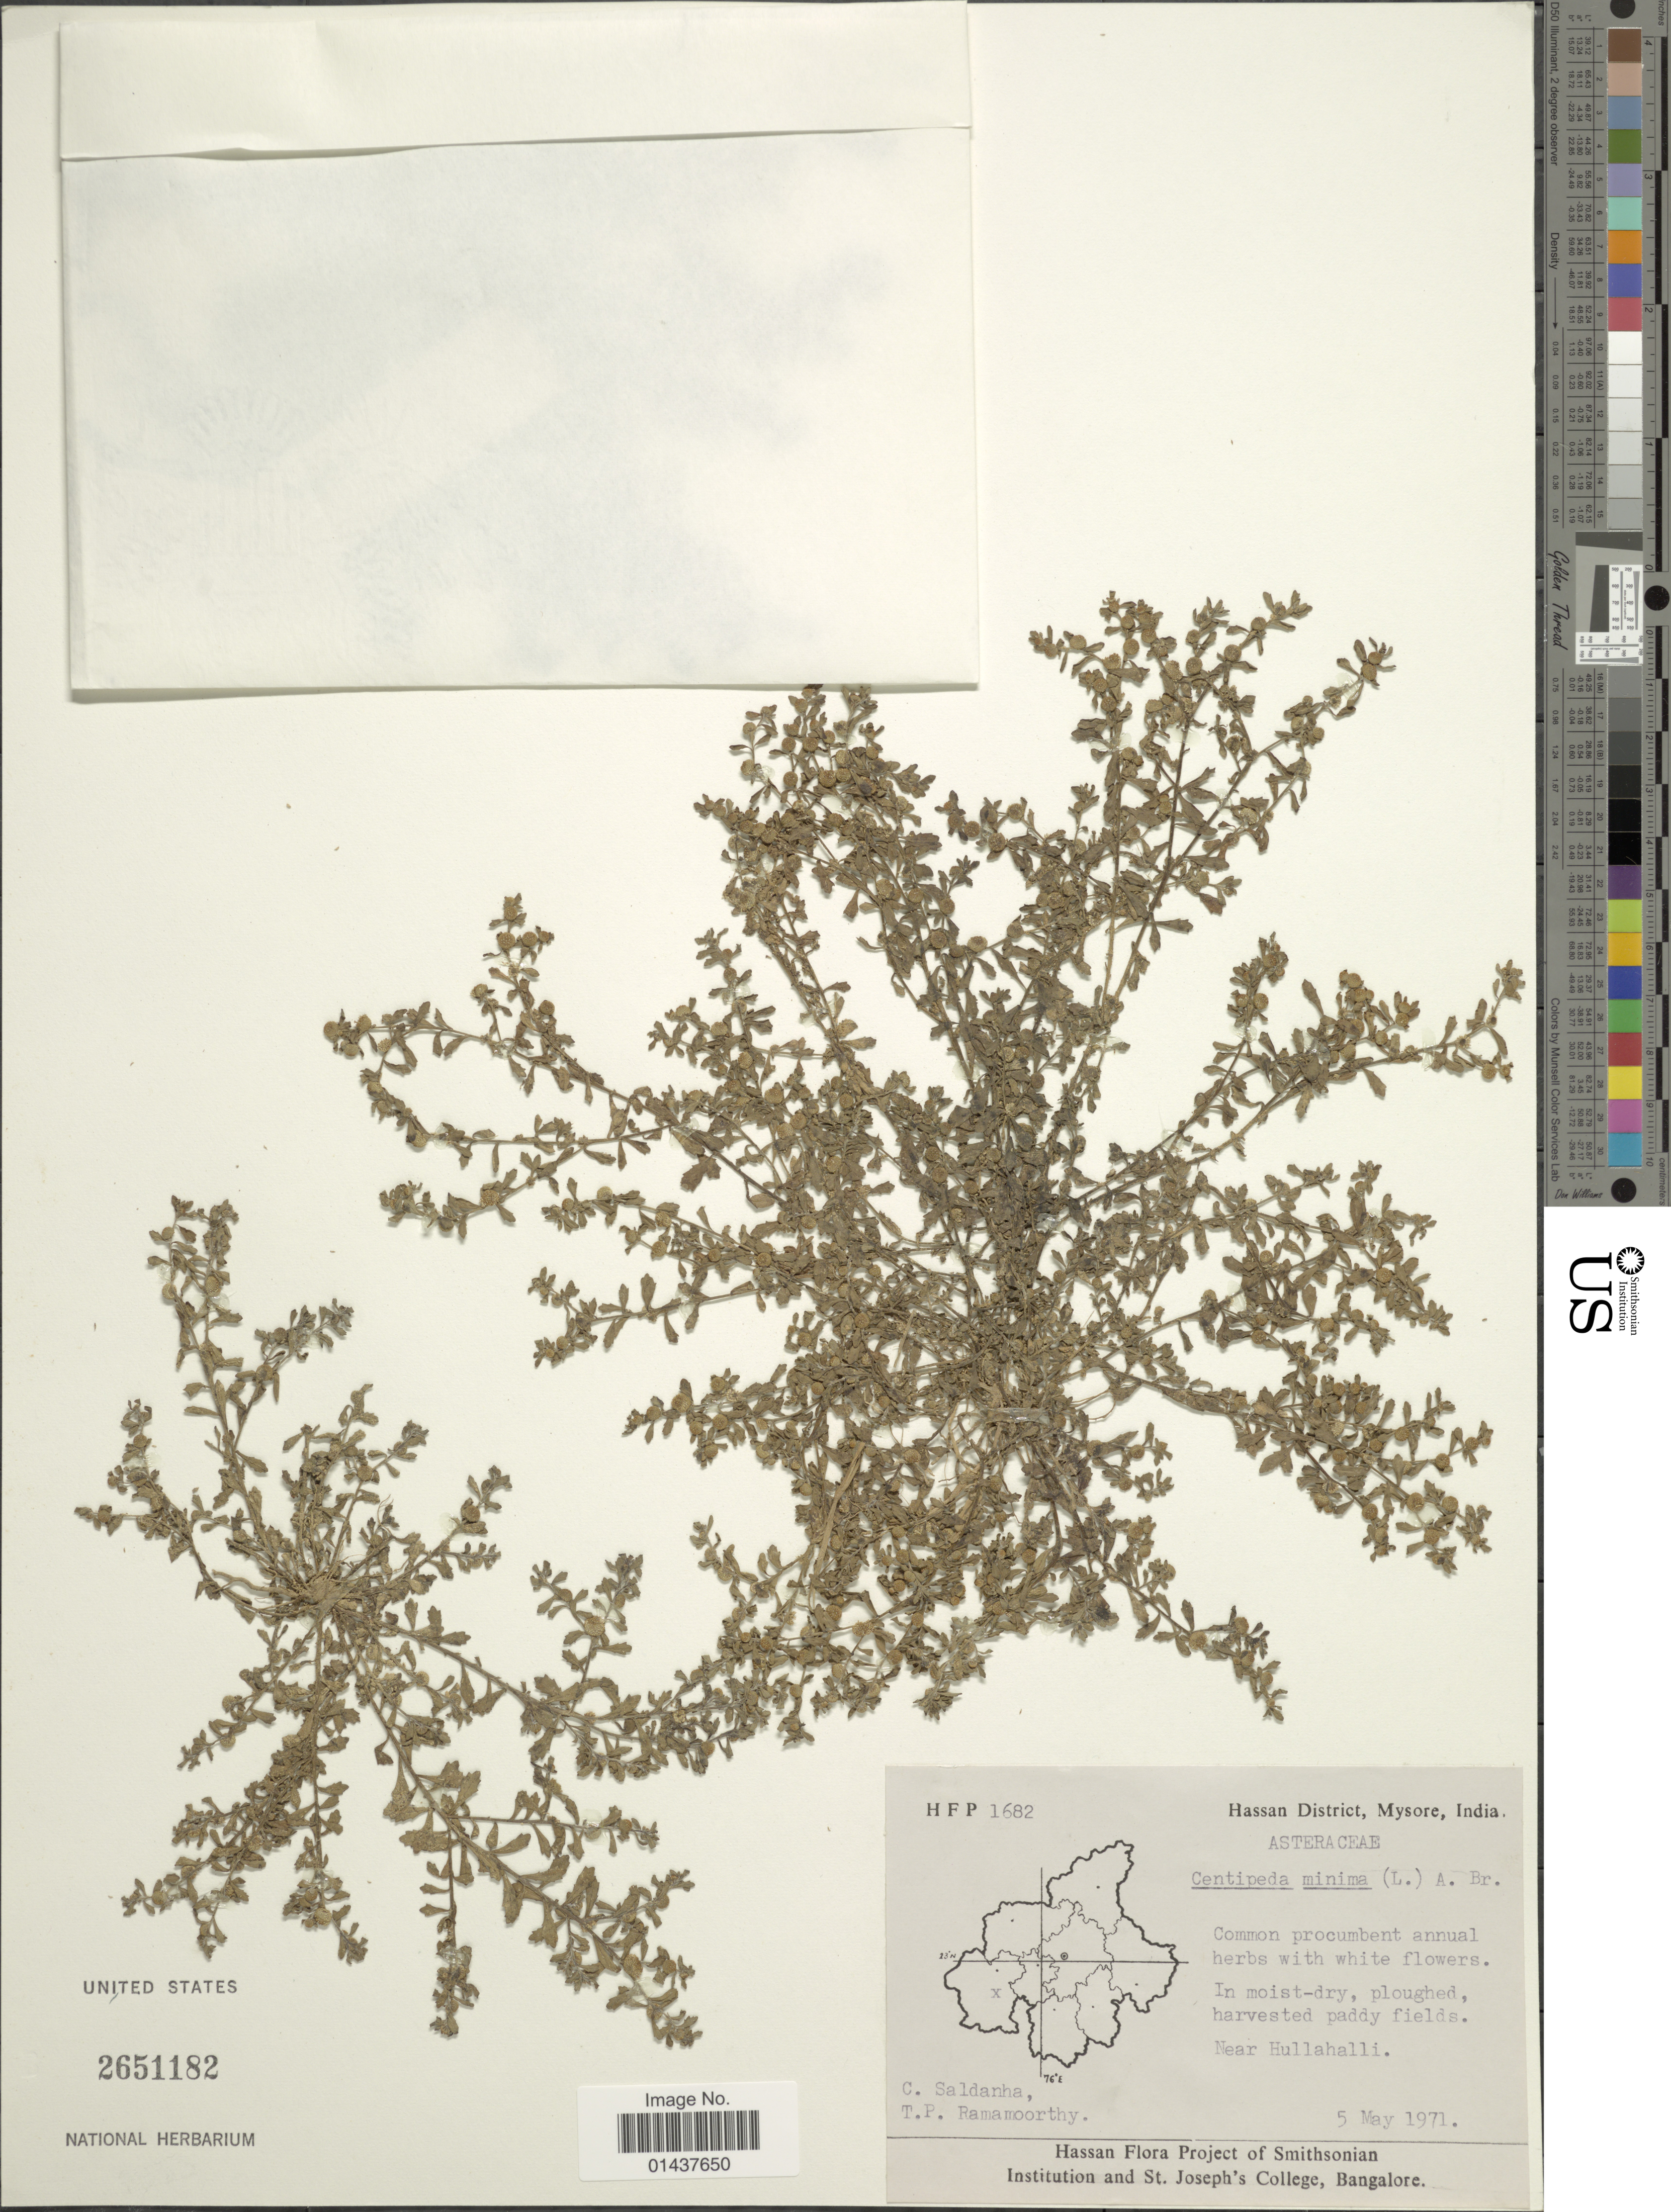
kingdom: Plantae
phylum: Tracheophyta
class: Magnoliopsida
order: Asterales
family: Asteraceae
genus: Centipeda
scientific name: Centipeda minima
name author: (L.) A. Braun & Asch.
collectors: C. Saldanha & T. P. Ramamoorthy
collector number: H F P 1682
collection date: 1971-05-05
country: India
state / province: Karnataka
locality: Hassan District, Mysore, Near Hullahalli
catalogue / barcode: US 2651182